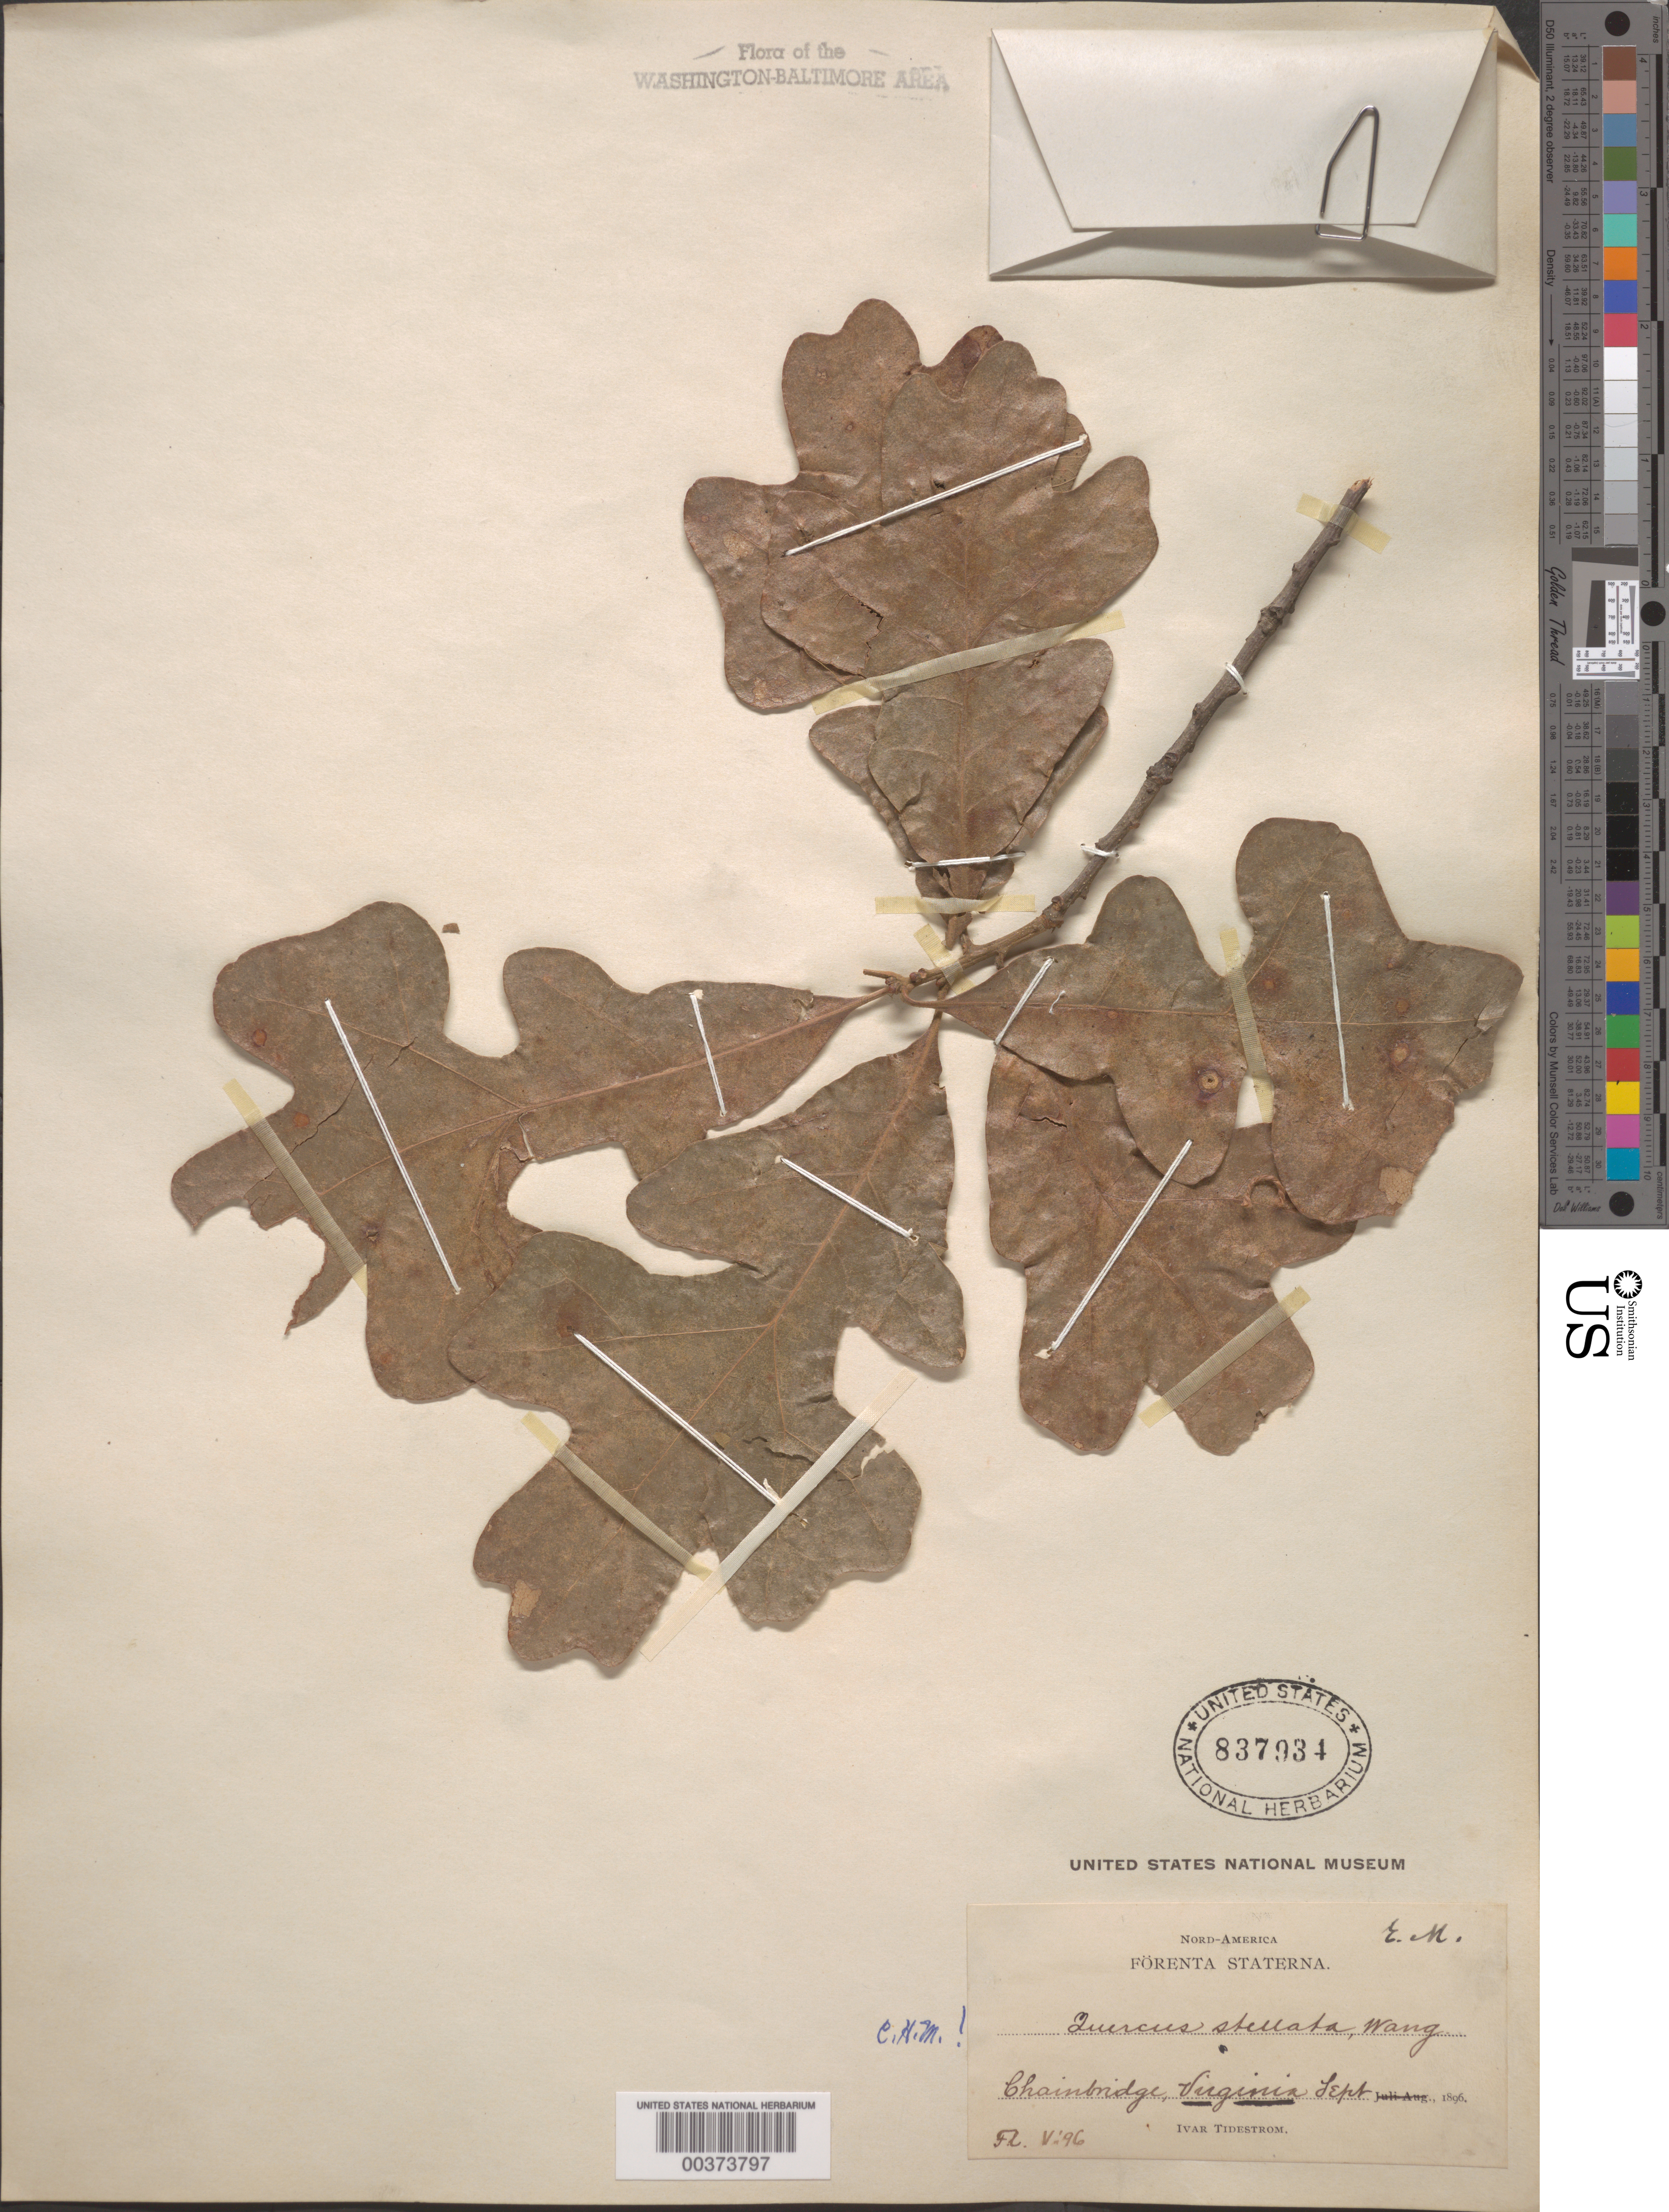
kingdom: Plantae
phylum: Tracheophyta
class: Magnoliopsida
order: Fagales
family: Fagaceae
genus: Quercus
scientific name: Quercus stellata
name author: Wangenh.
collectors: I. F. Tidestrom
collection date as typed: Sep 1896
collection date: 1896-09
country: United States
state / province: Virginia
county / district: Fairfax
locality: Chain Bridge C. and O. Canal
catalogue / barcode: US 837934